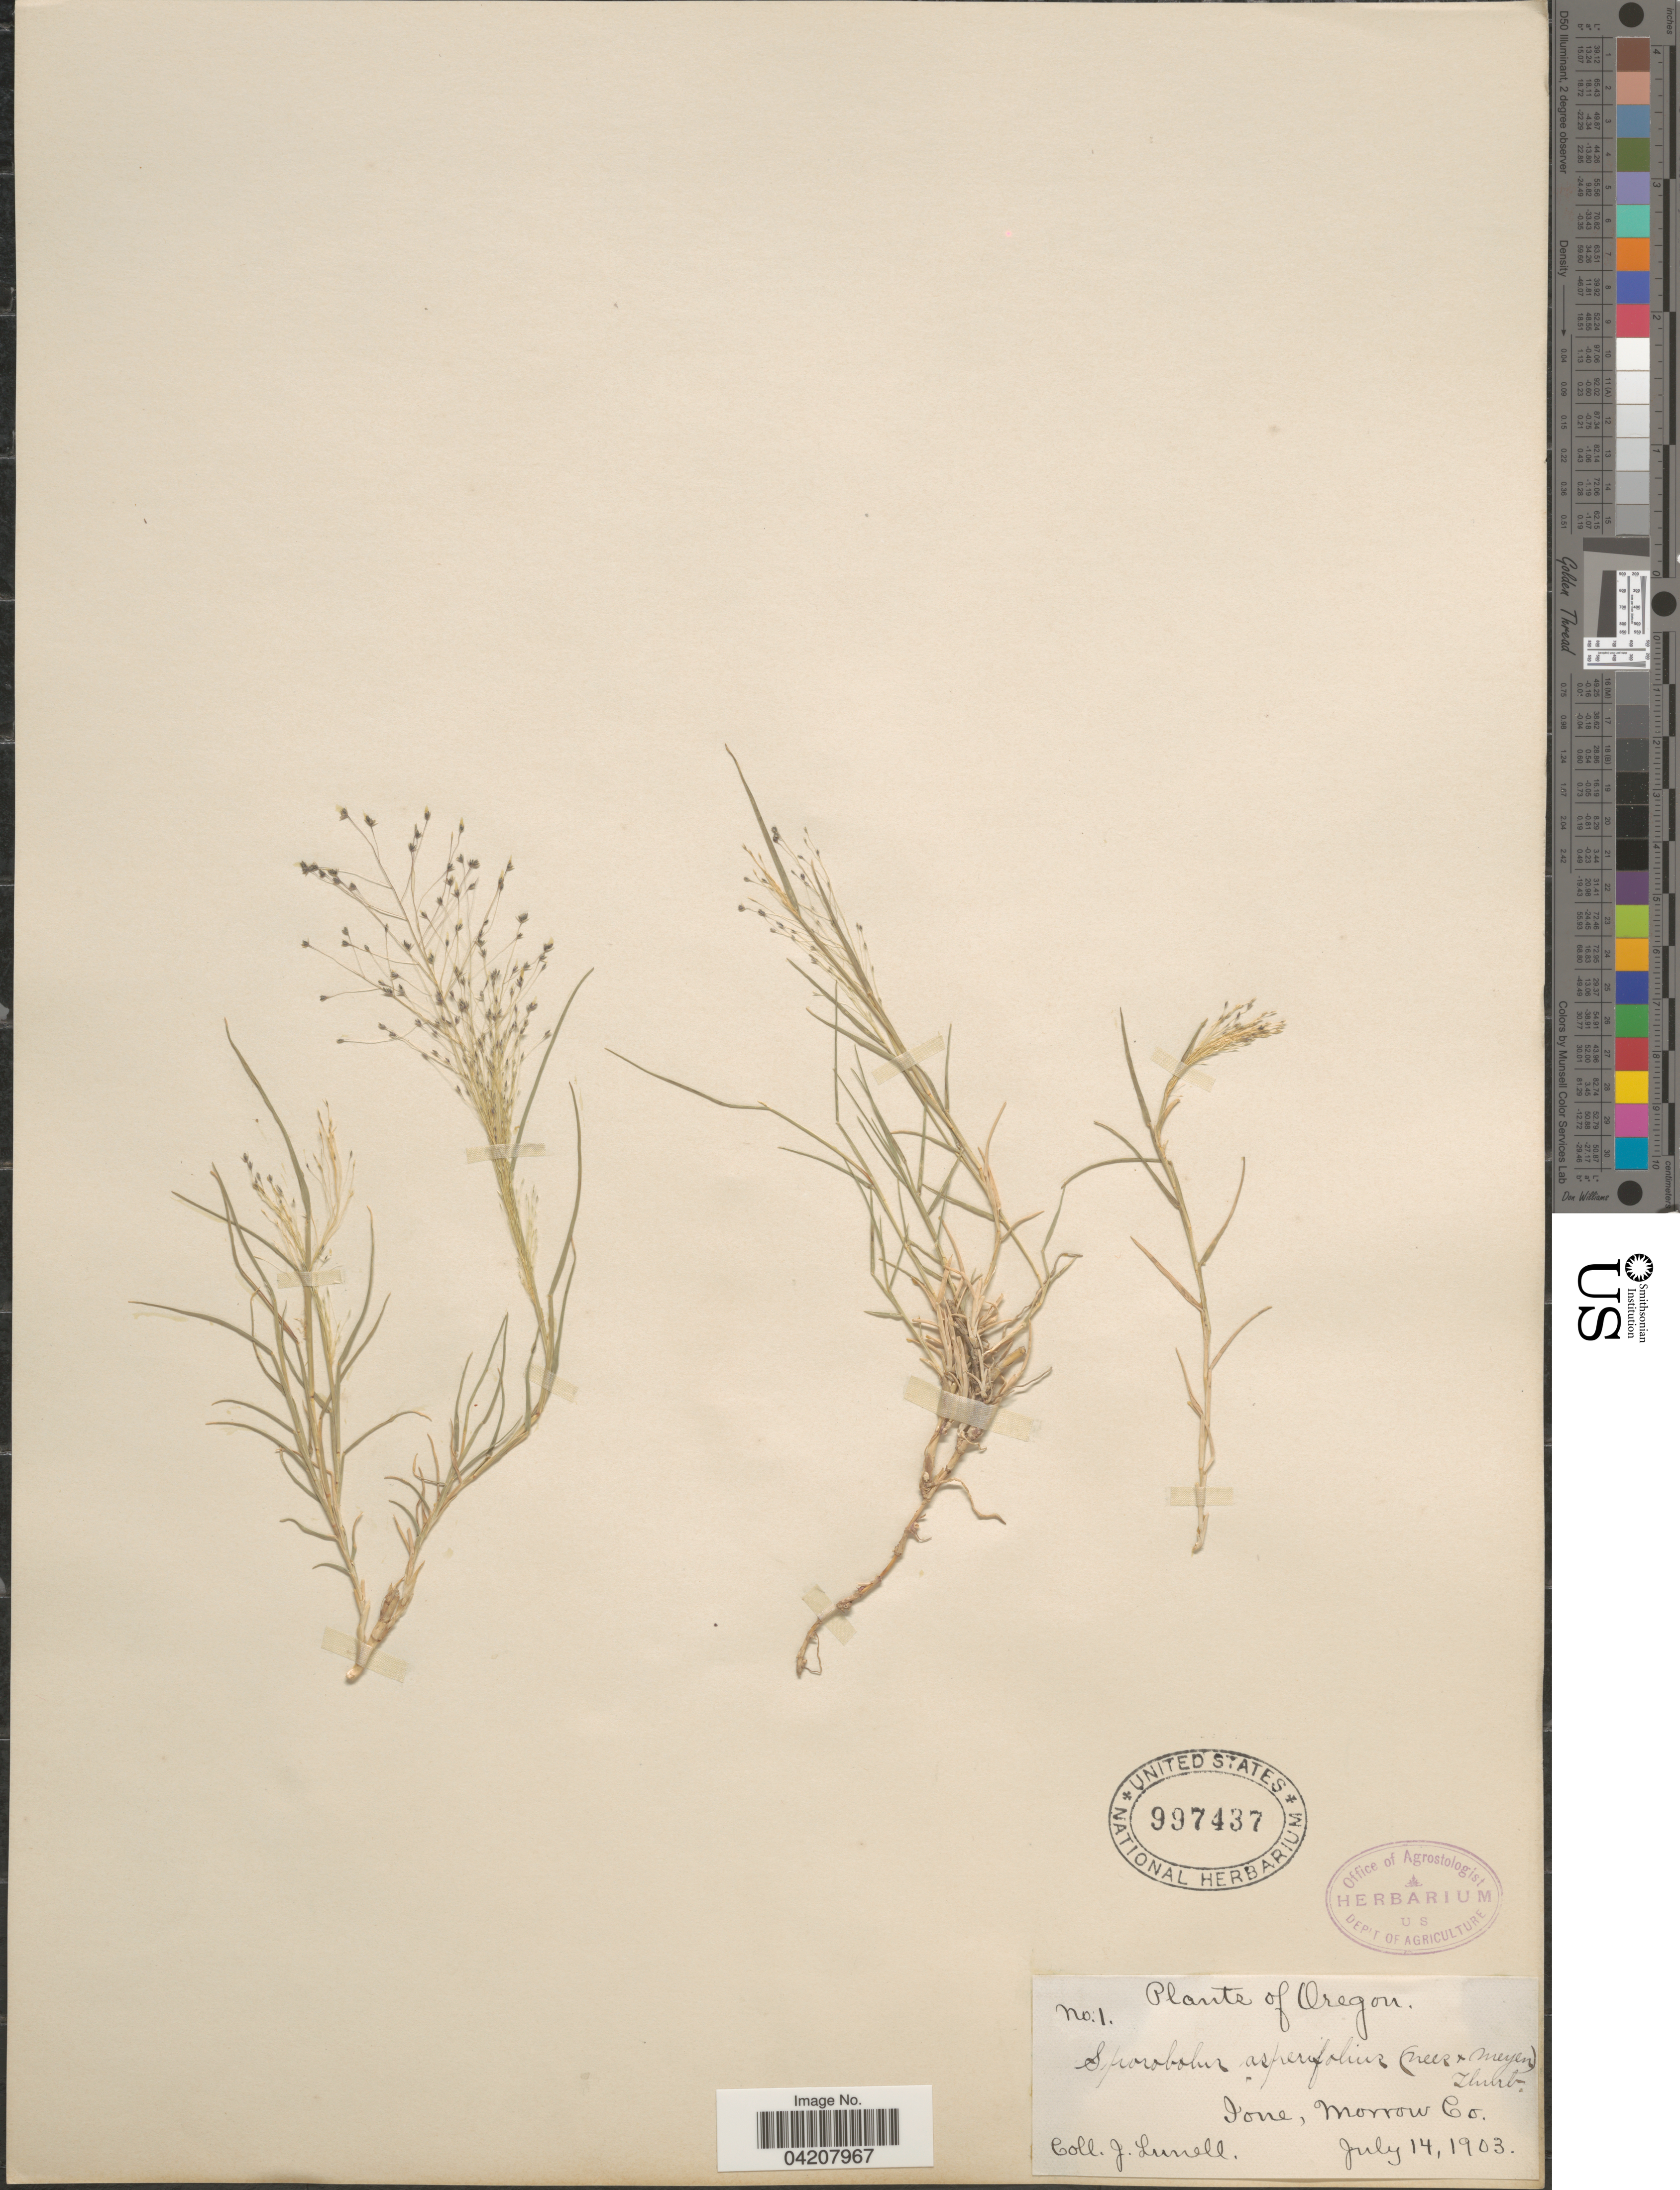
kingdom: Plantae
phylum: Tracheophyta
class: Liliopsida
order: Poales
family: Poaceae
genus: Muhlenbergia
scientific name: Muhlenbergia asperifolia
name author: (Nees & Meyen ex Trin.) Parodi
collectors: J. Lunell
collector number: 1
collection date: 1903-07-14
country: United States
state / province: Oregon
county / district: Morrow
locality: Ione, Morrow Co.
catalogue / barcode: US 997437